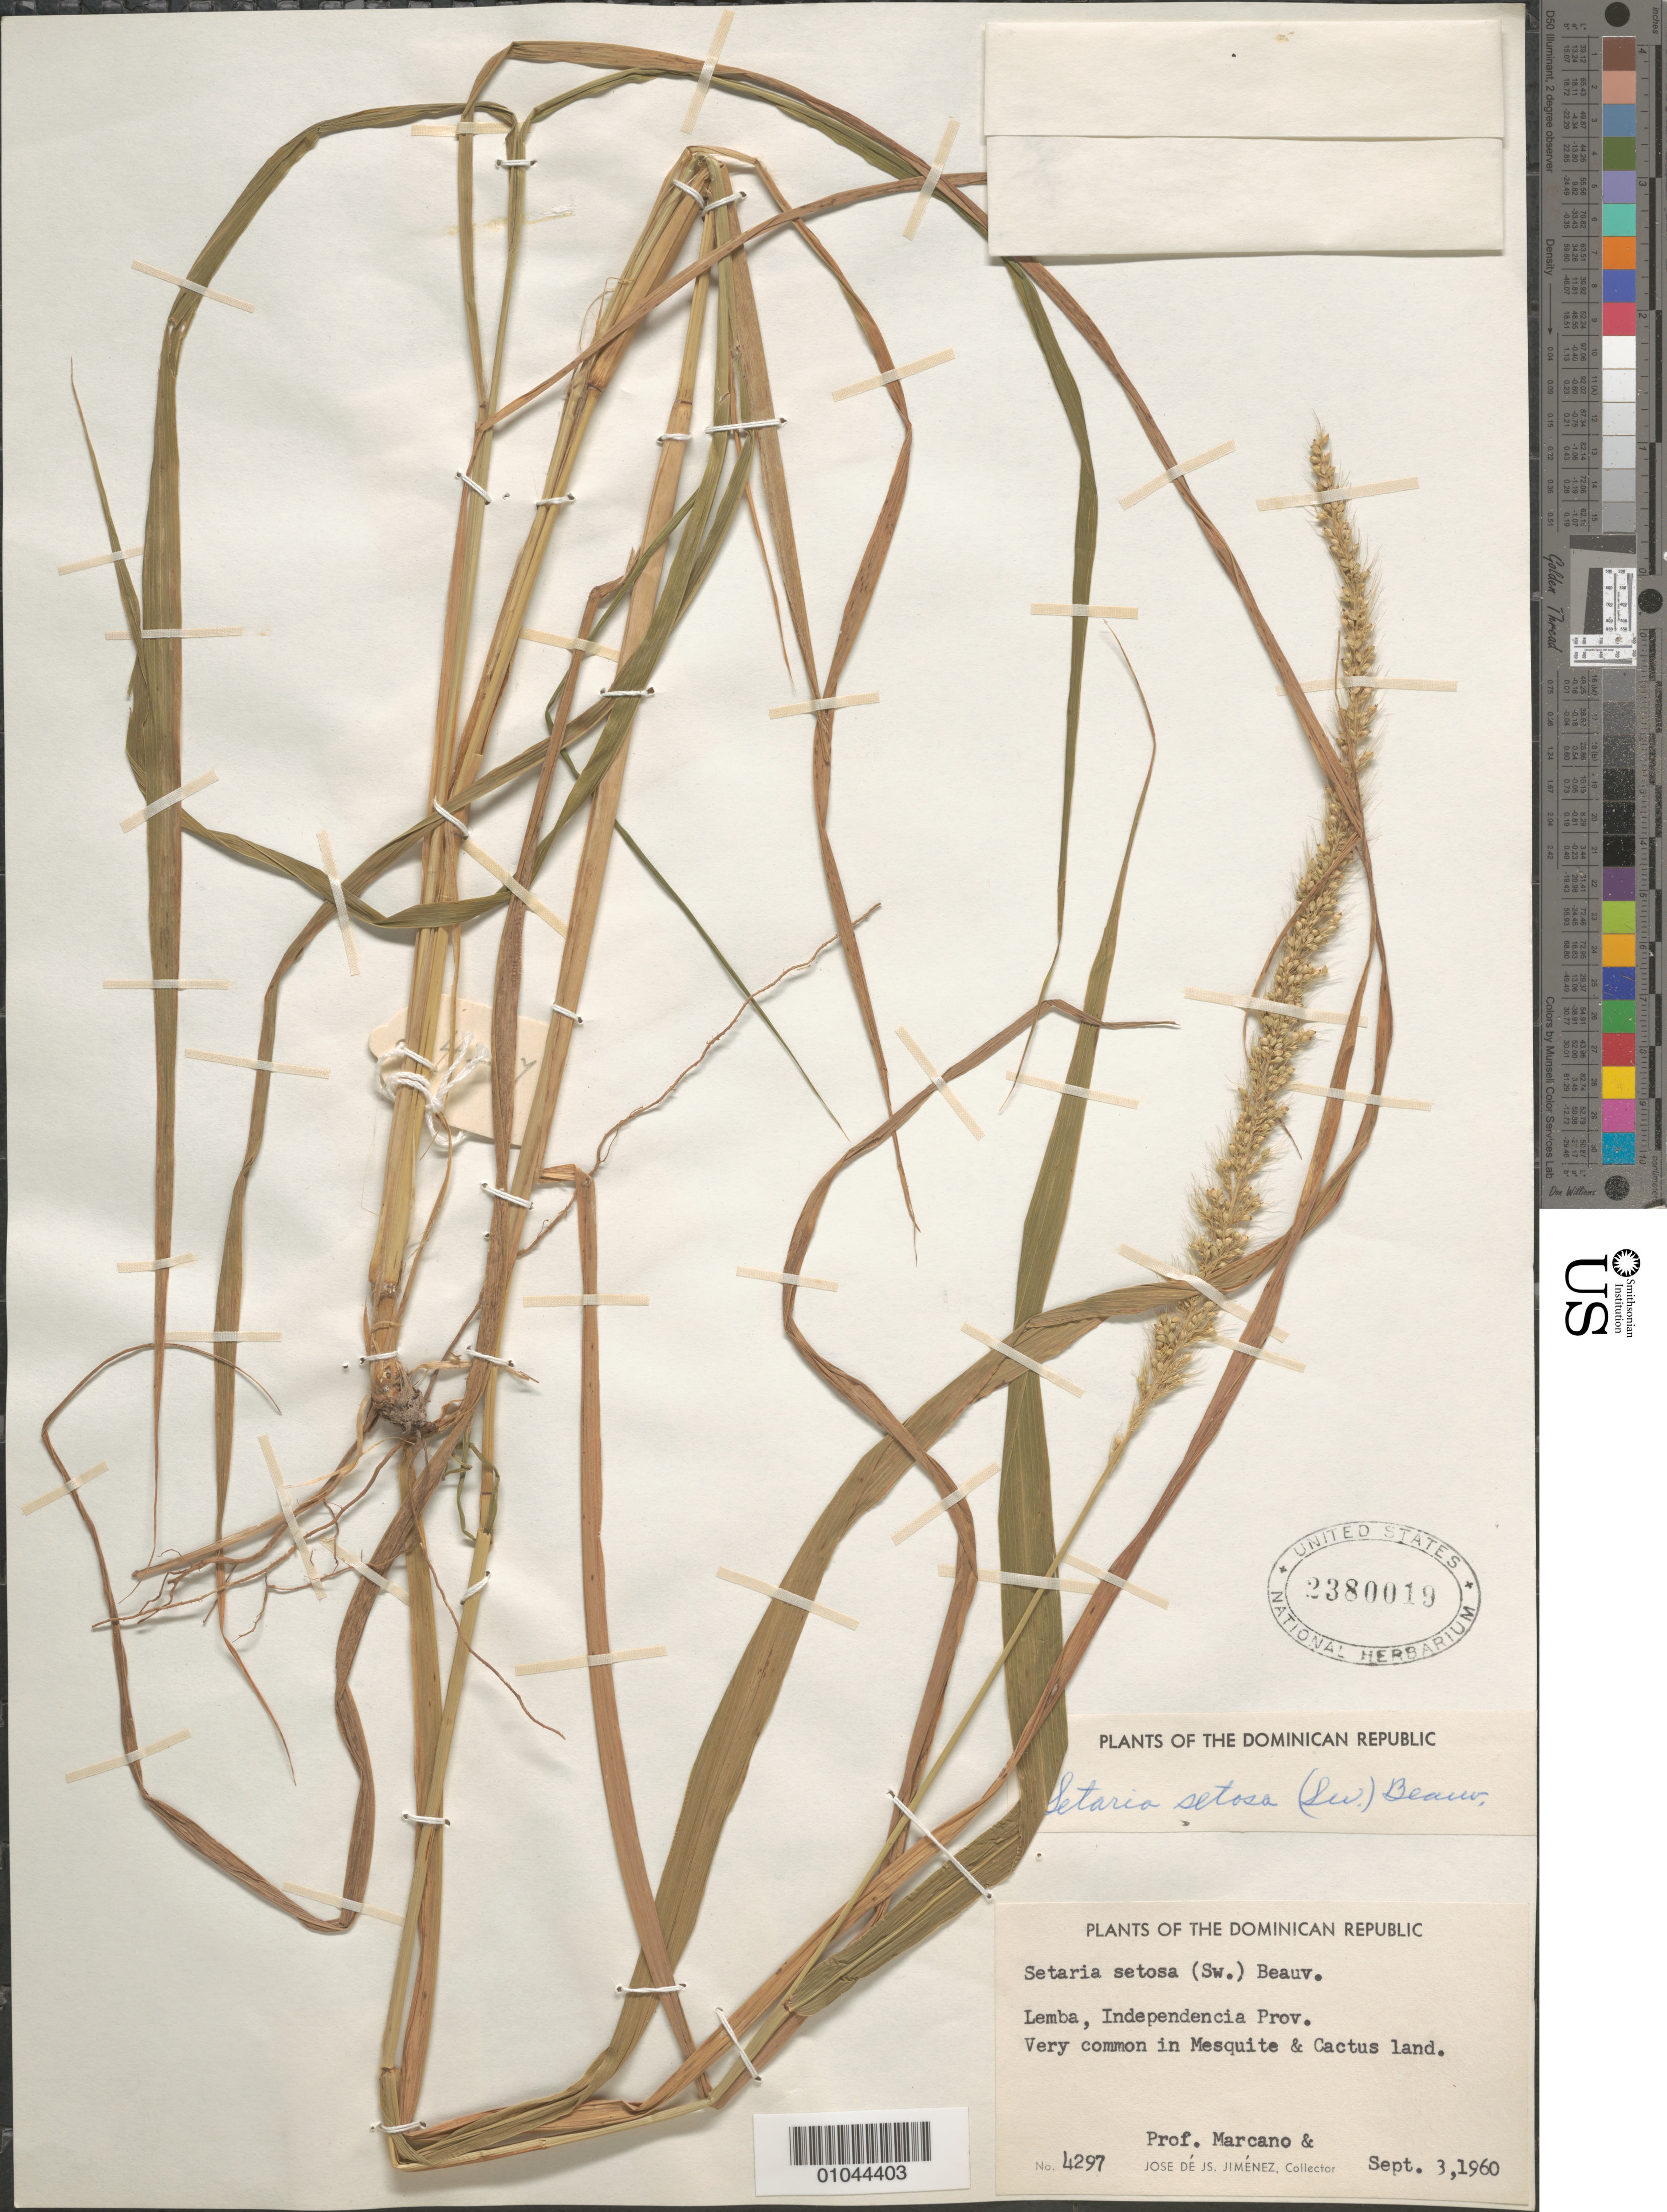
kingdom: Plantae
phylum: Tracheophyta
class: Liliopsida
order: Poales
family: Poaceae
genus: Setaria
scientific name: Setaria setosa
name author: (Sw.) P. Beauv.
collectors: E. J. Marcano F. & J. J. Jiménez Almonte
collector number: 4297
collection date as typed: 03 Sep 1960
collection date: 1960-09-03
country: Dominican Republic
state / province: Independencia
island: Hispaniola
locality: Lemba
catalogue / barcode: US 2380019